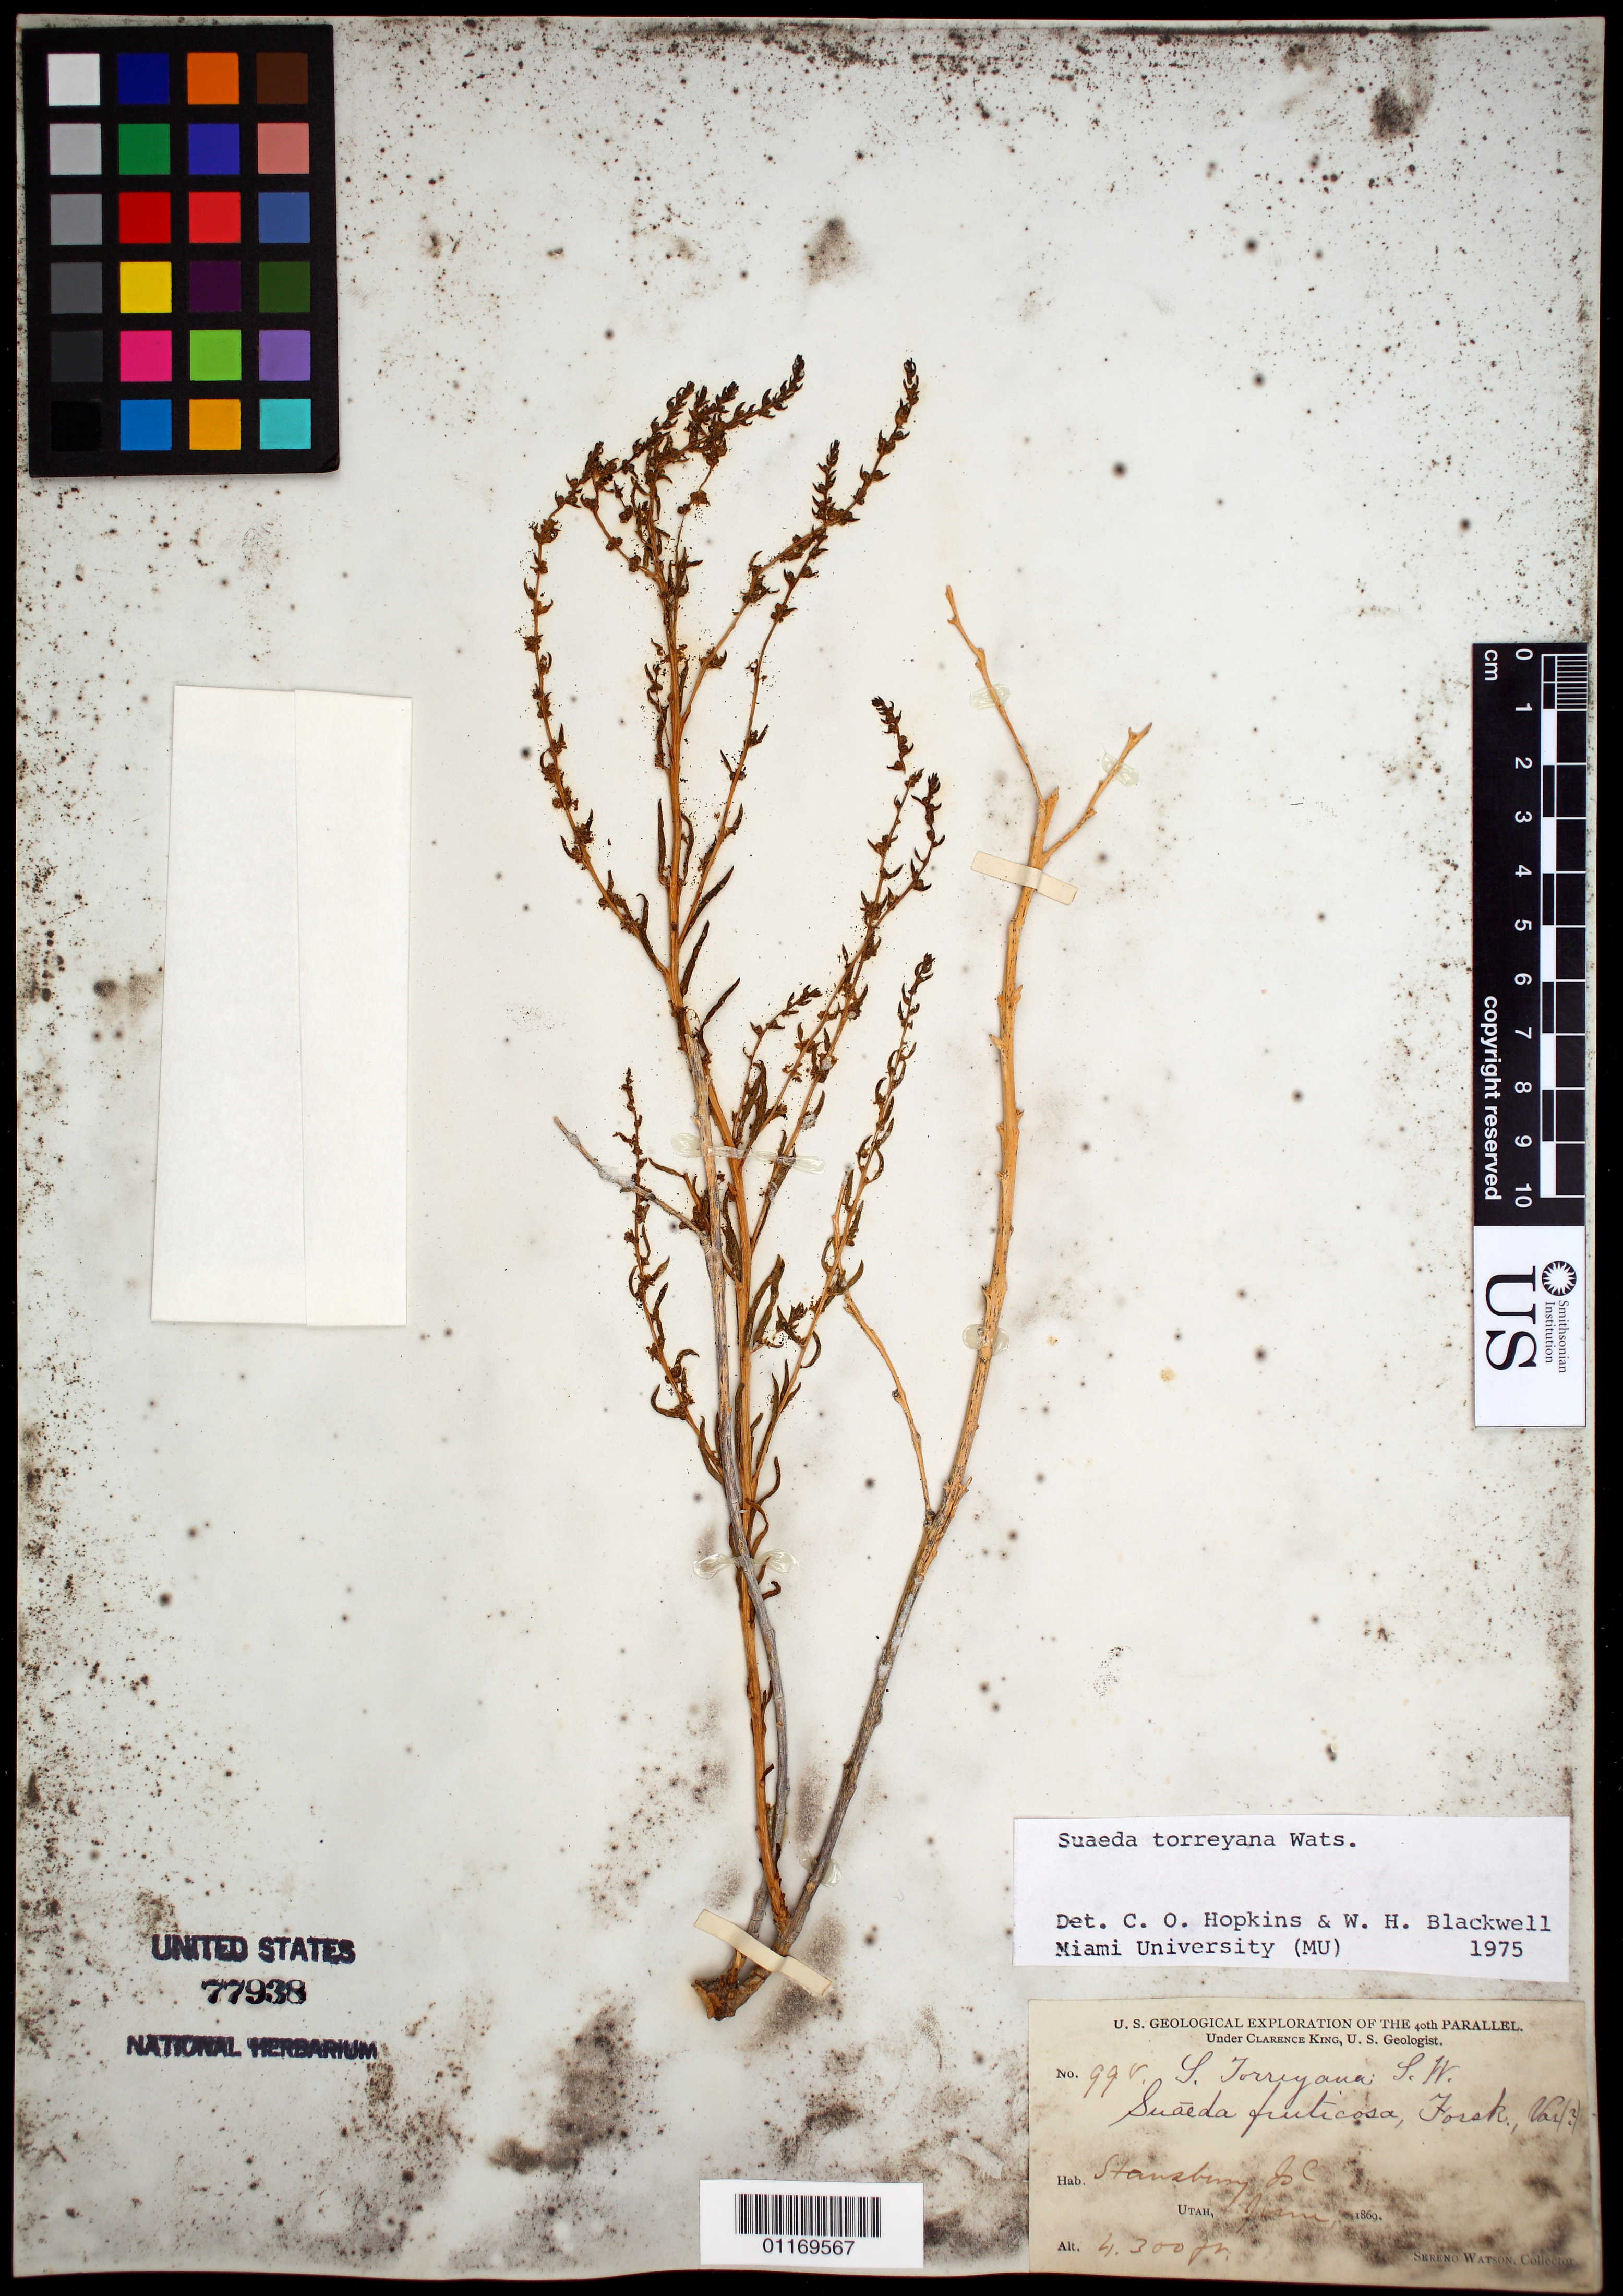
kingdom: Plantae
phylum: Tracheophyta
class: Magnoliopsida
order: Caryophyllales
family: Amaranthaceae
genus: Suaeda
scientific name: Suaeda torreyana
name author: S. Watson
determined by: Hopkins, C. O.; Blackwell, W. H.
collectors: S. Watson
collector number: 998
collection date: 1869-06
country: United States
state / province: Utah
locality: Stansbury Island.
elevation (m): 1311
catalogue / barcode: US 77938